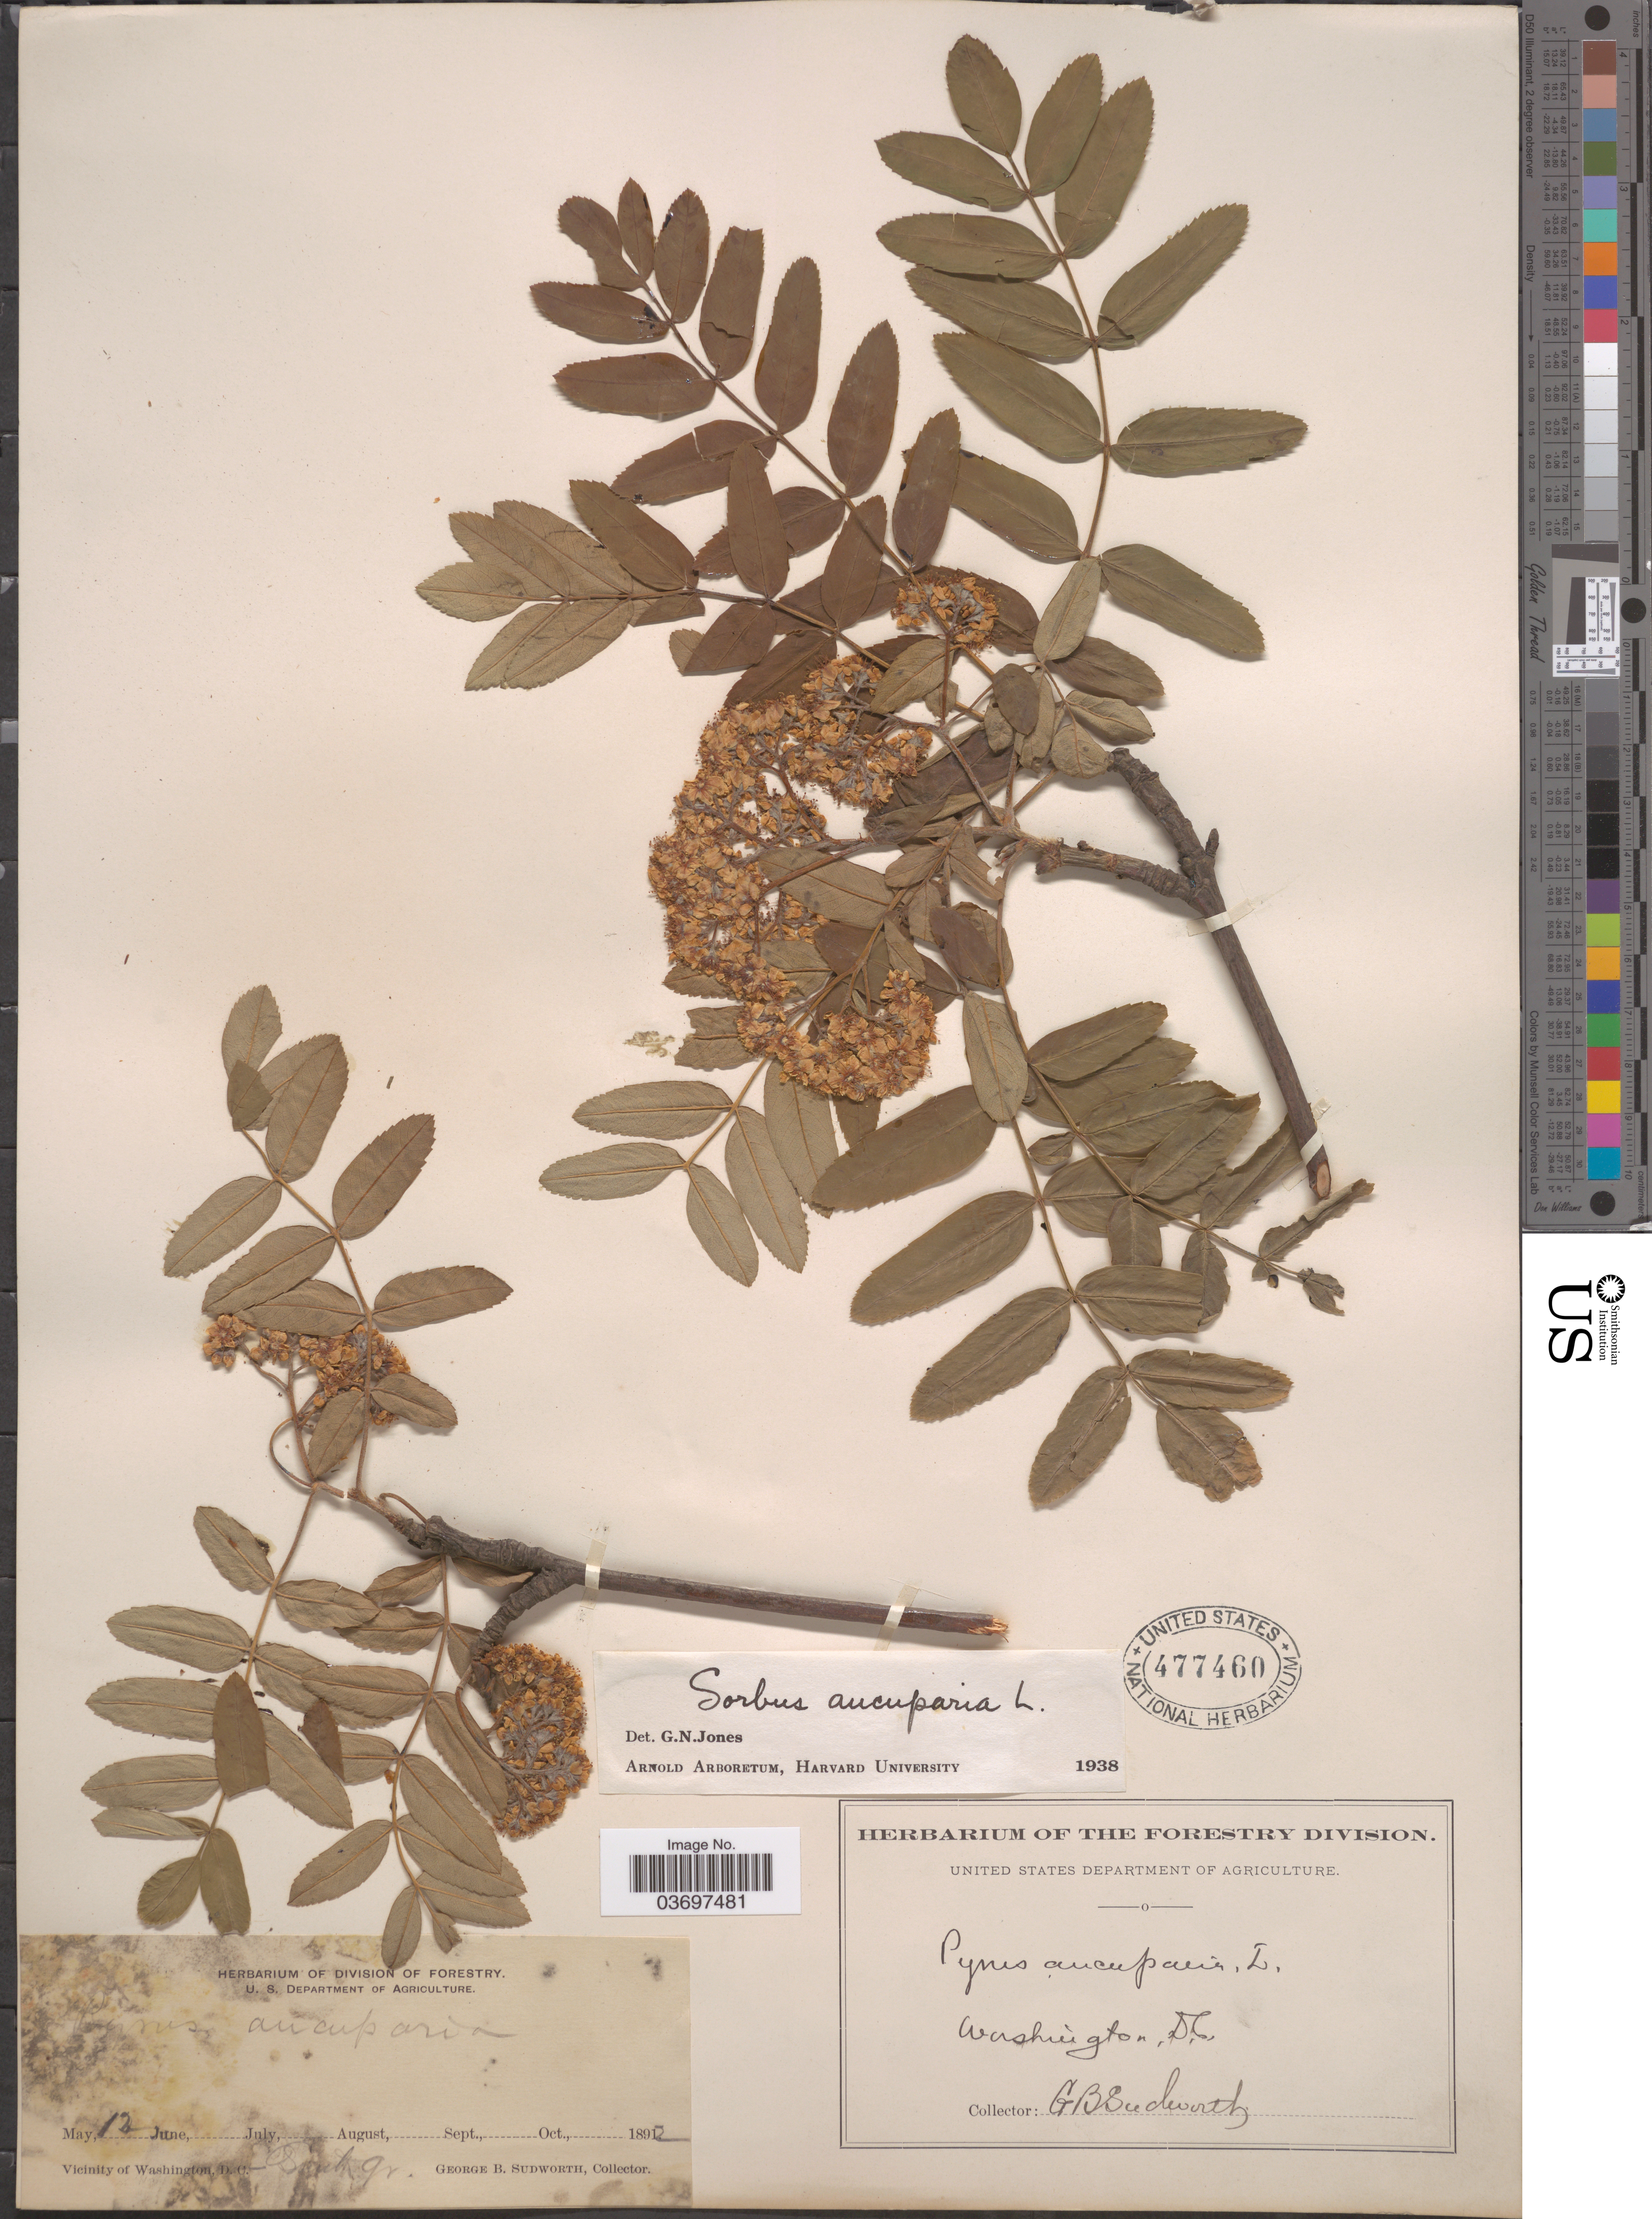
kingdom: Plantae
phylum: Tracheophyta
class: Magnoliopsida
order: Rosales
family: Rosaceae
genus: Sorbus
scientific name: Sorbus aucuparia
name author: L.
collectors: G. B. Sudworth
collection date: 1892-05-12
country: United States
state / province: District of Columbia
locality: Vicinity of Washington, D. C.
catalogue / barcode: US 477460